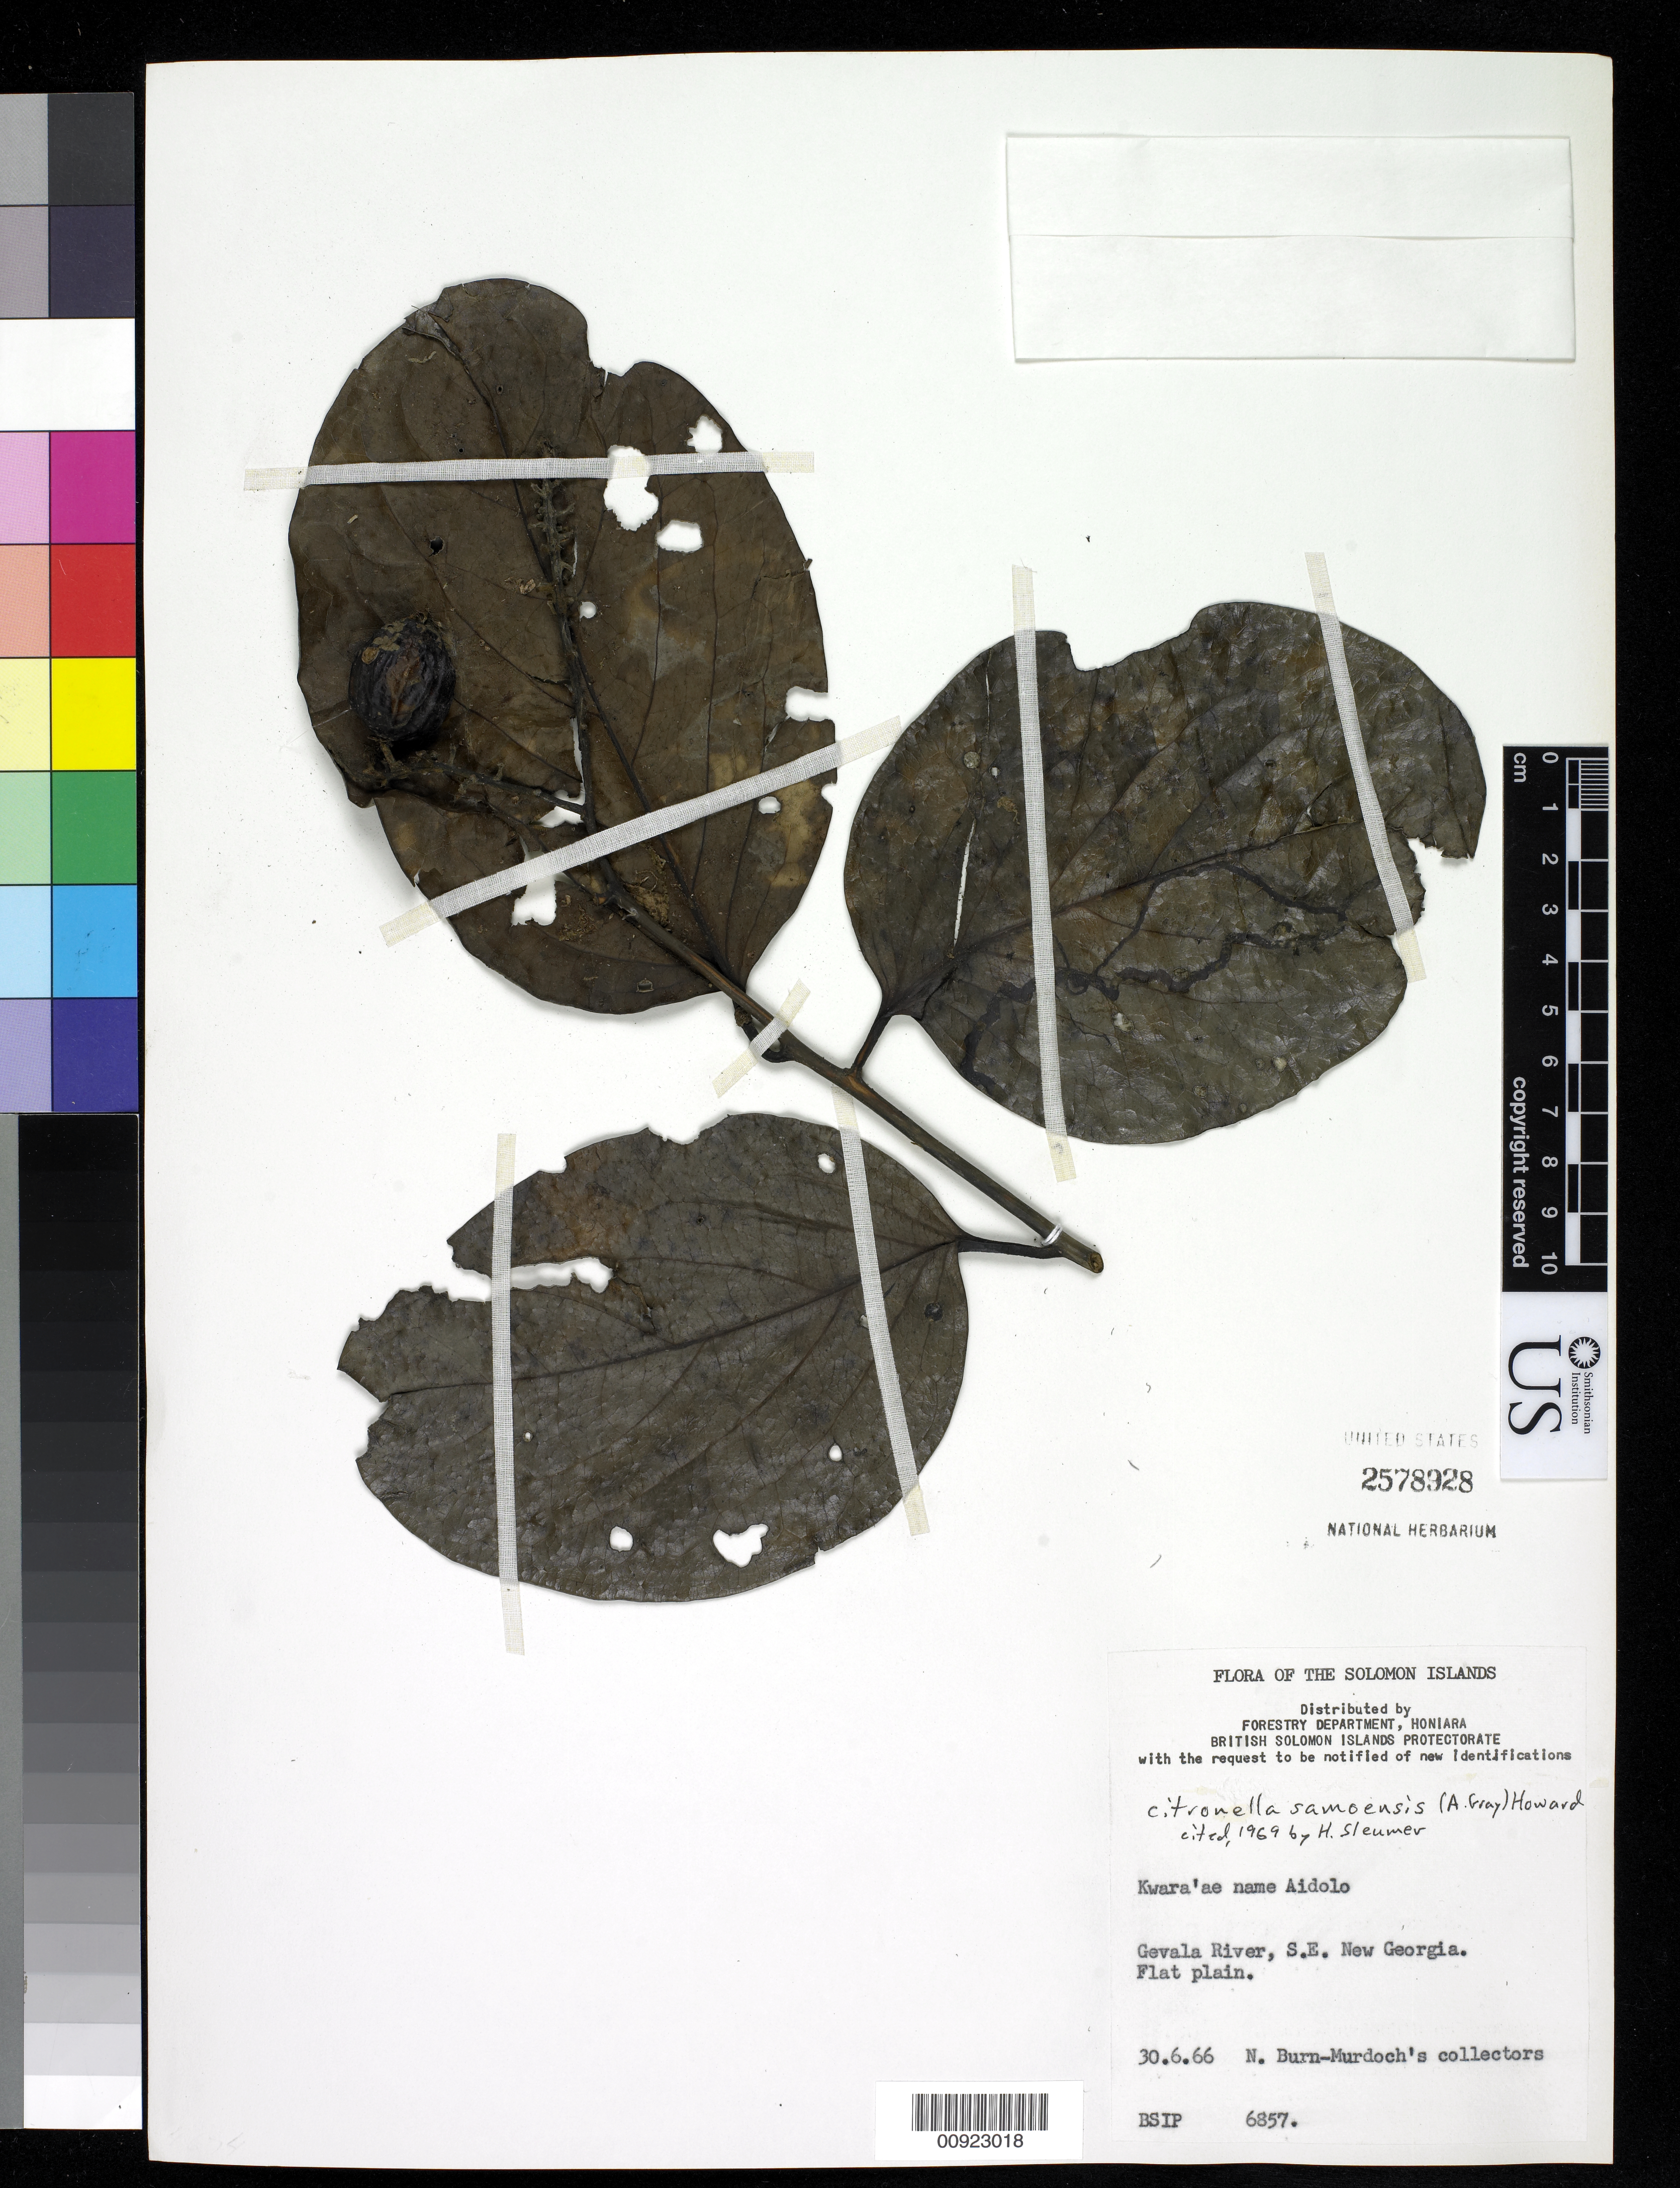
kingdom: Plantae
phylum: Tracheophyta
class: Magnoliopsida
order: Cardiopteridales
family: Cardiopteridaceae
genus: Citronella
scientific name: Citronella samoensis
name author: (A. Gray) R.A. Howard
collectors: N. Burn-Murdoch's collectors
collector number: BSIP 6857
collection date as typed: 30 Jun 1966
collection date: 1966-06-30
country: Solomon Islands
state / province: Western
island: New Georgia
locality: Gevala River, S.E New Georgia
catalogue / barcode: US 2578928